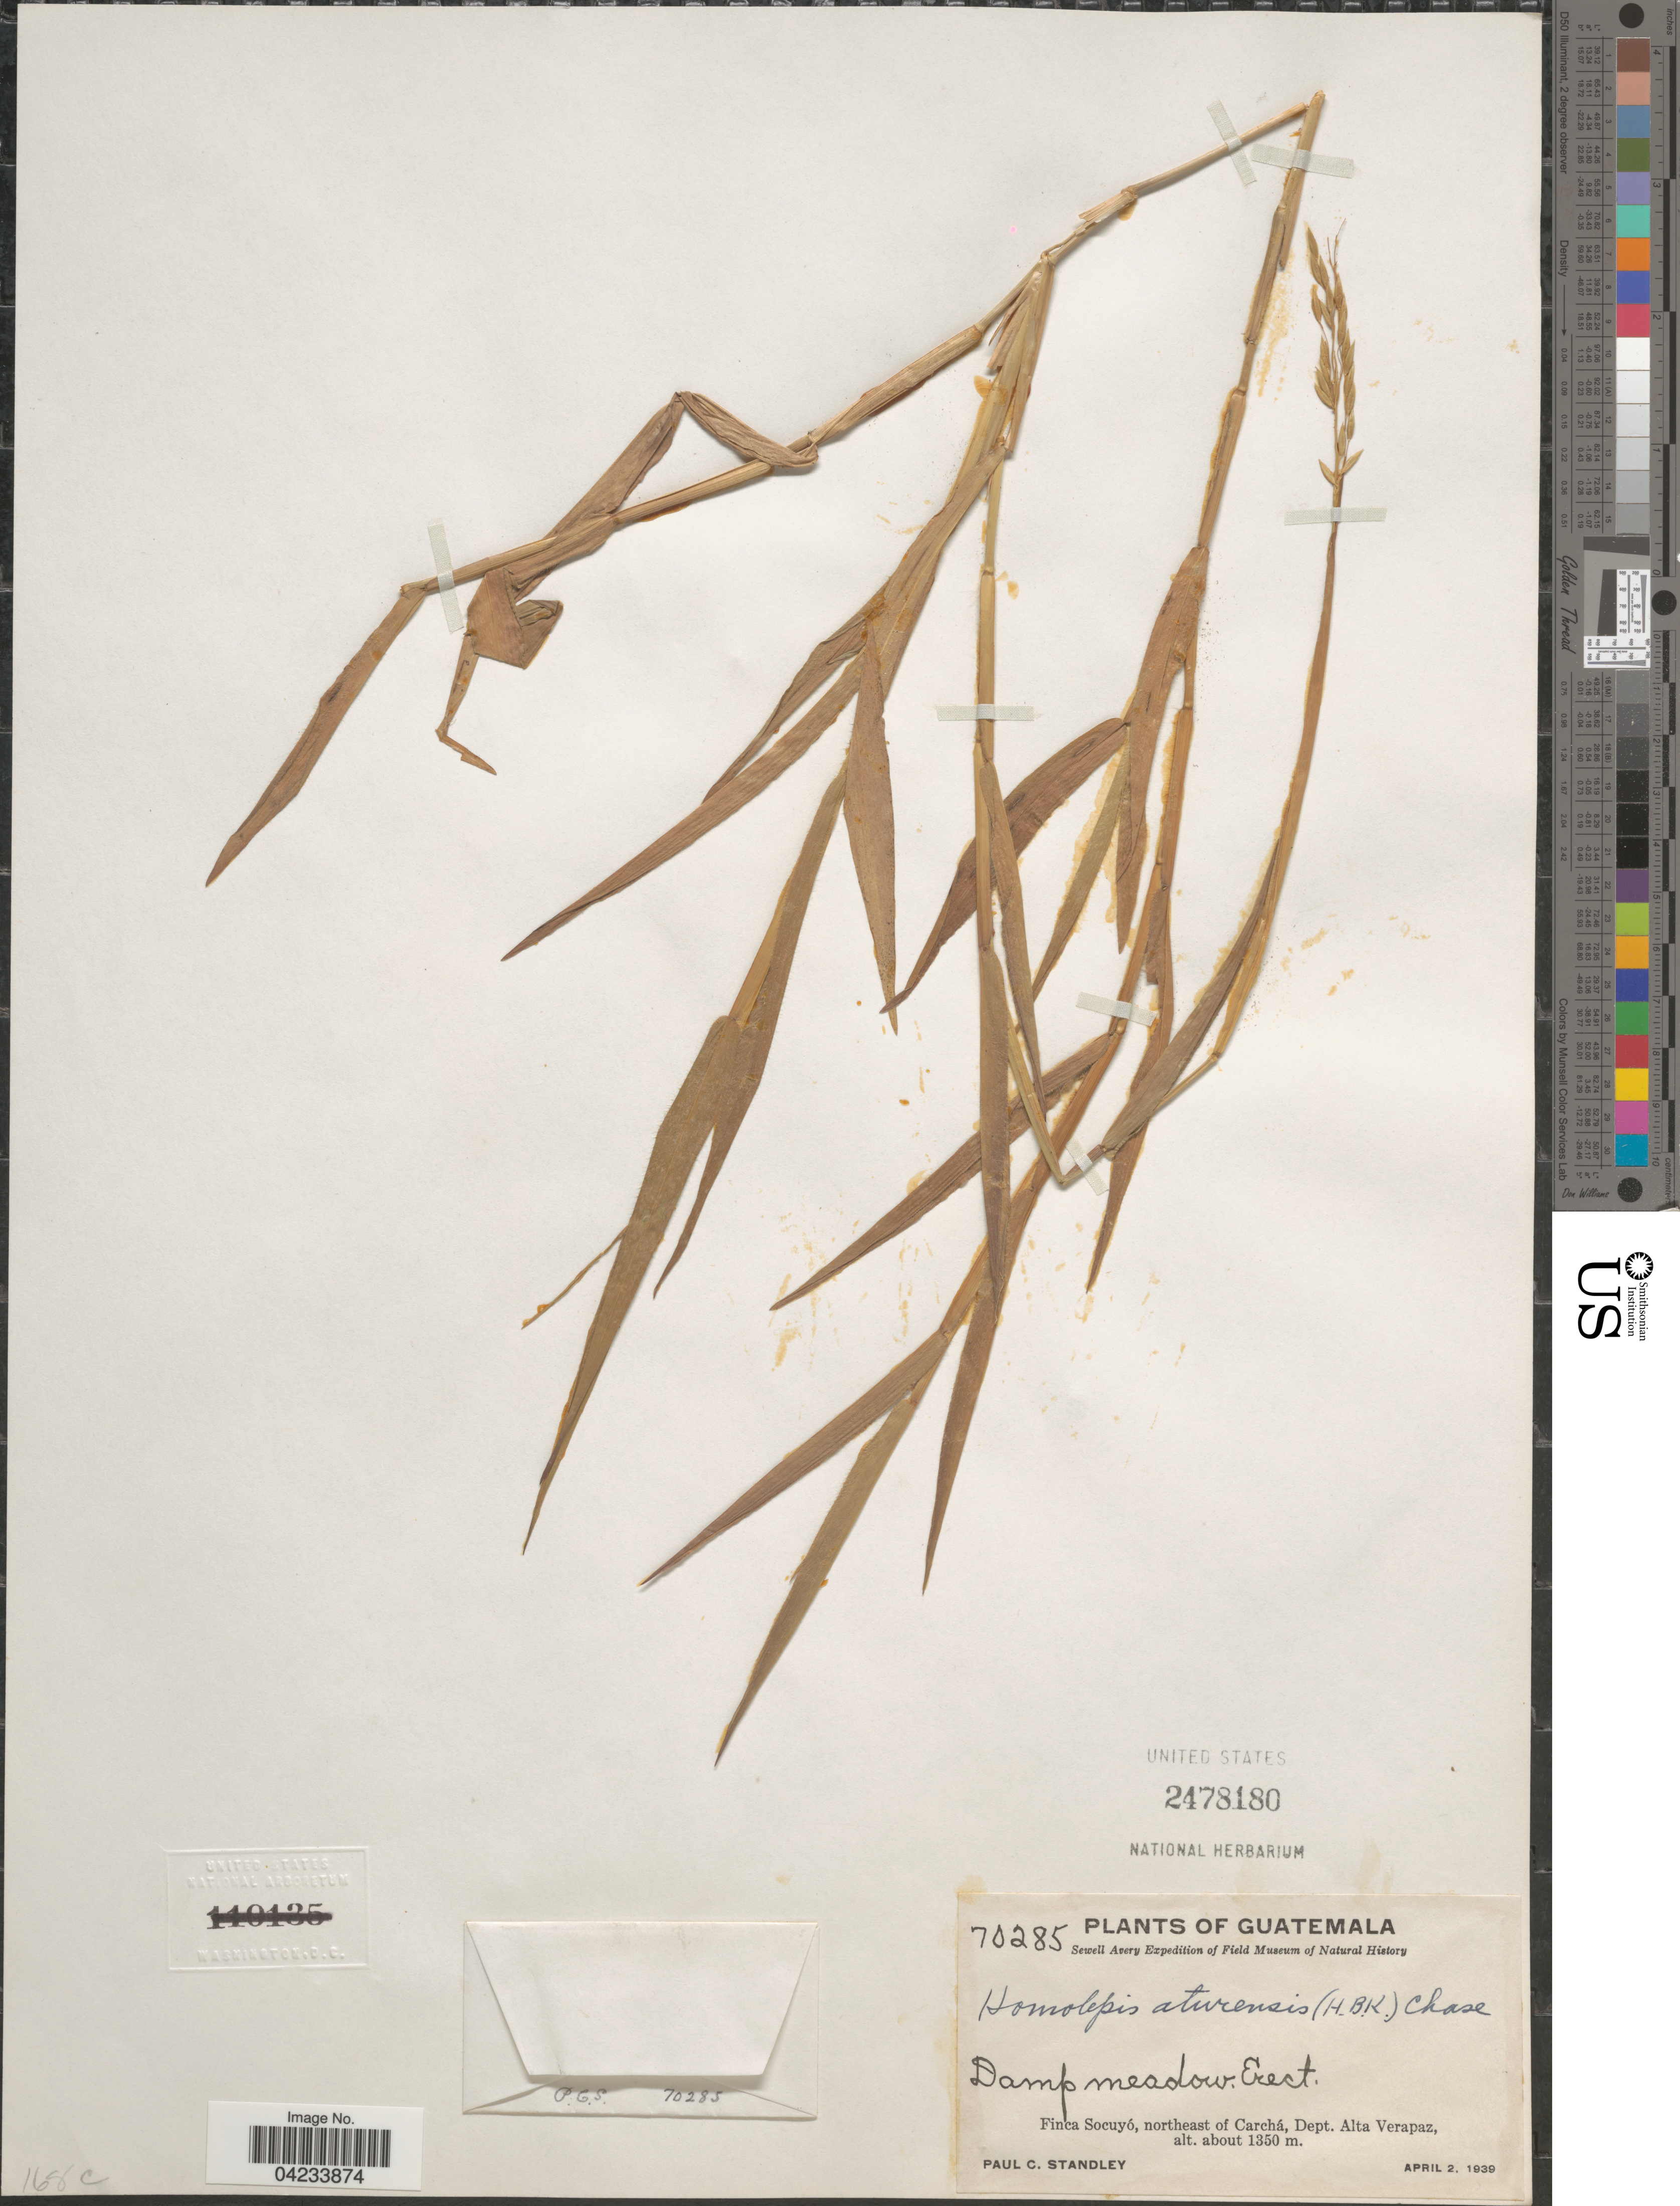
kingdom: Plantae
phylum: Tracheophyta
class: Liliopsida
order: Poales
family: Poaceae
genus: Homolepis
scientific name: Homolepis aturensis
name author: (Kunth) Chase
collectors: P. C. Standley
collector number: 70285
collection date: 1939-04-02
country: Guatemala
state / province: Alta Verapaz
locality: Sewell Avery Expedition of Field Museum of Natural History. Finca Socuyó, northeast of Carchá, Dept. Alta Verapaz.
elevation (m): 1350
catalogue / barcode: US 2478180